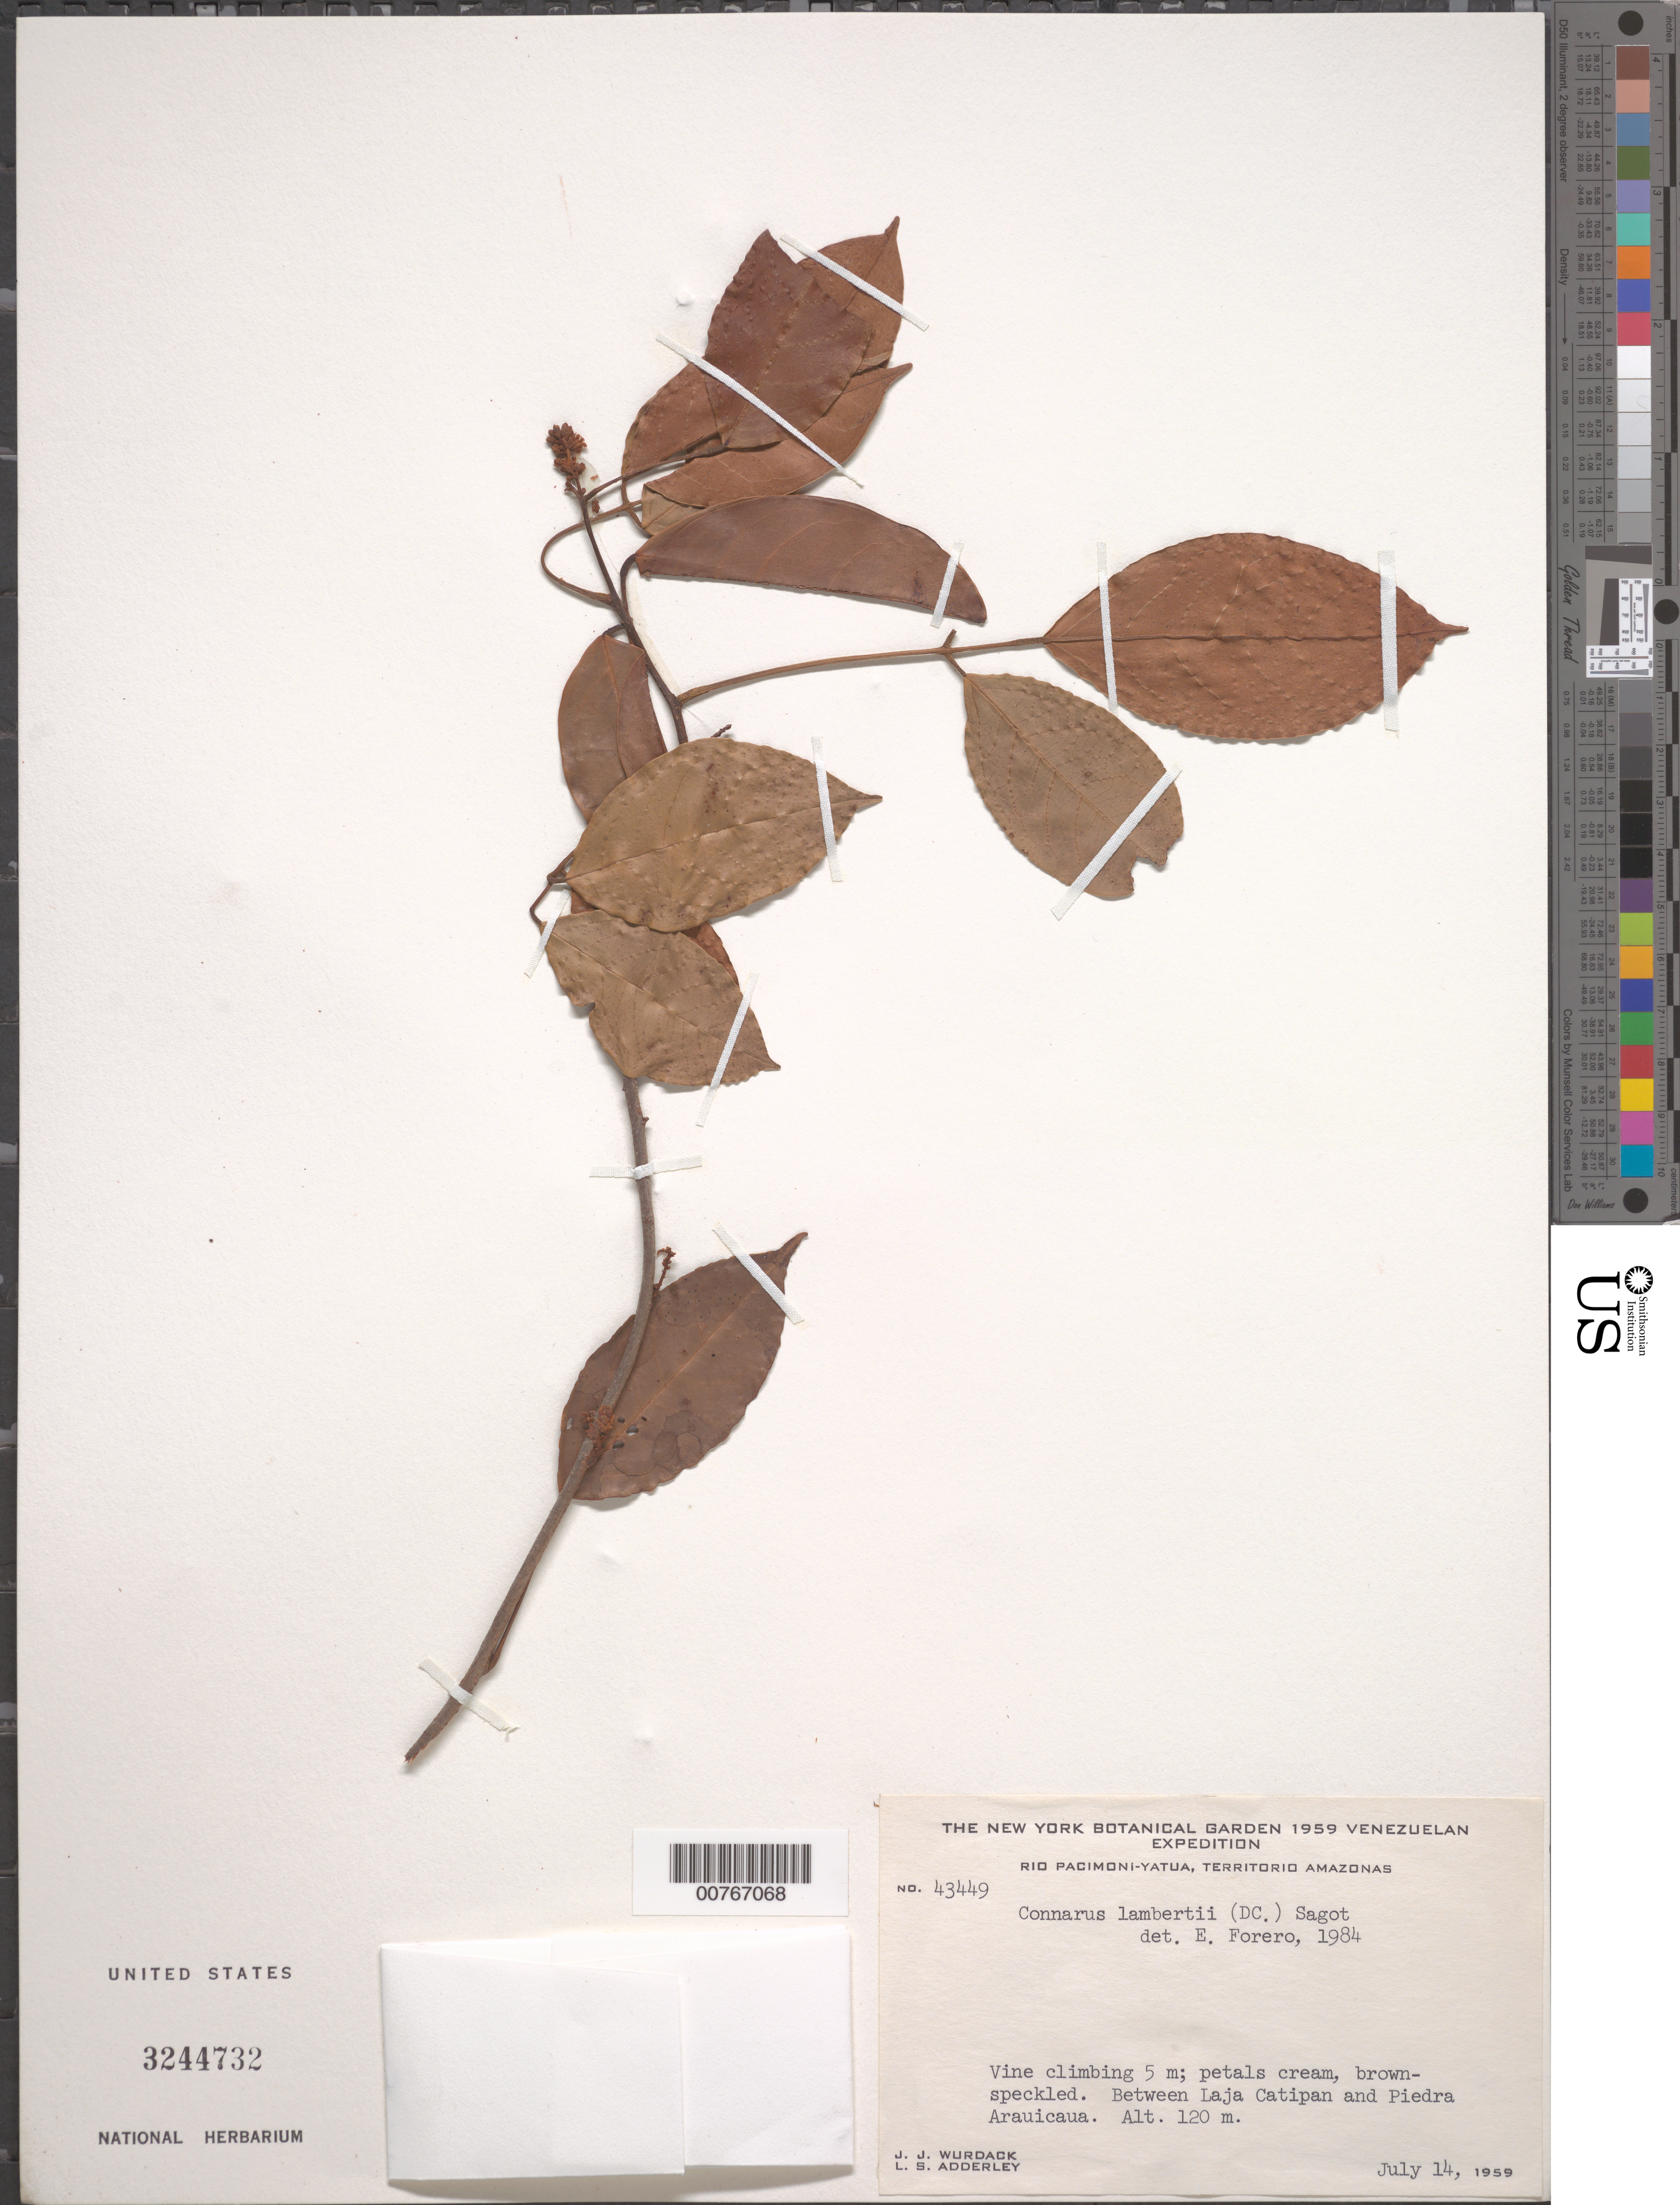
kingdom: Plantae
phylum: Tracheophyta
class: Magnoliopsida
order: Oxalidales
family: Connaraceae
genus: Connarus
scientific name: Connarus lambertii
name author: (DC.) Sagot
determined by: Forero, E.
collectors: J. J. Wurdack & L. S. Adderley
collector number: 43449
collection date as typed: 14-Jul-59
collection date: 1959-07-14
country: Venezuela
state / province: Amazonas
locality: Río Pacimoni - Yatua, between Laja Catipan and Piedra Arauicaua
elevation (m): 120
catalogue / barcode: US 3244732